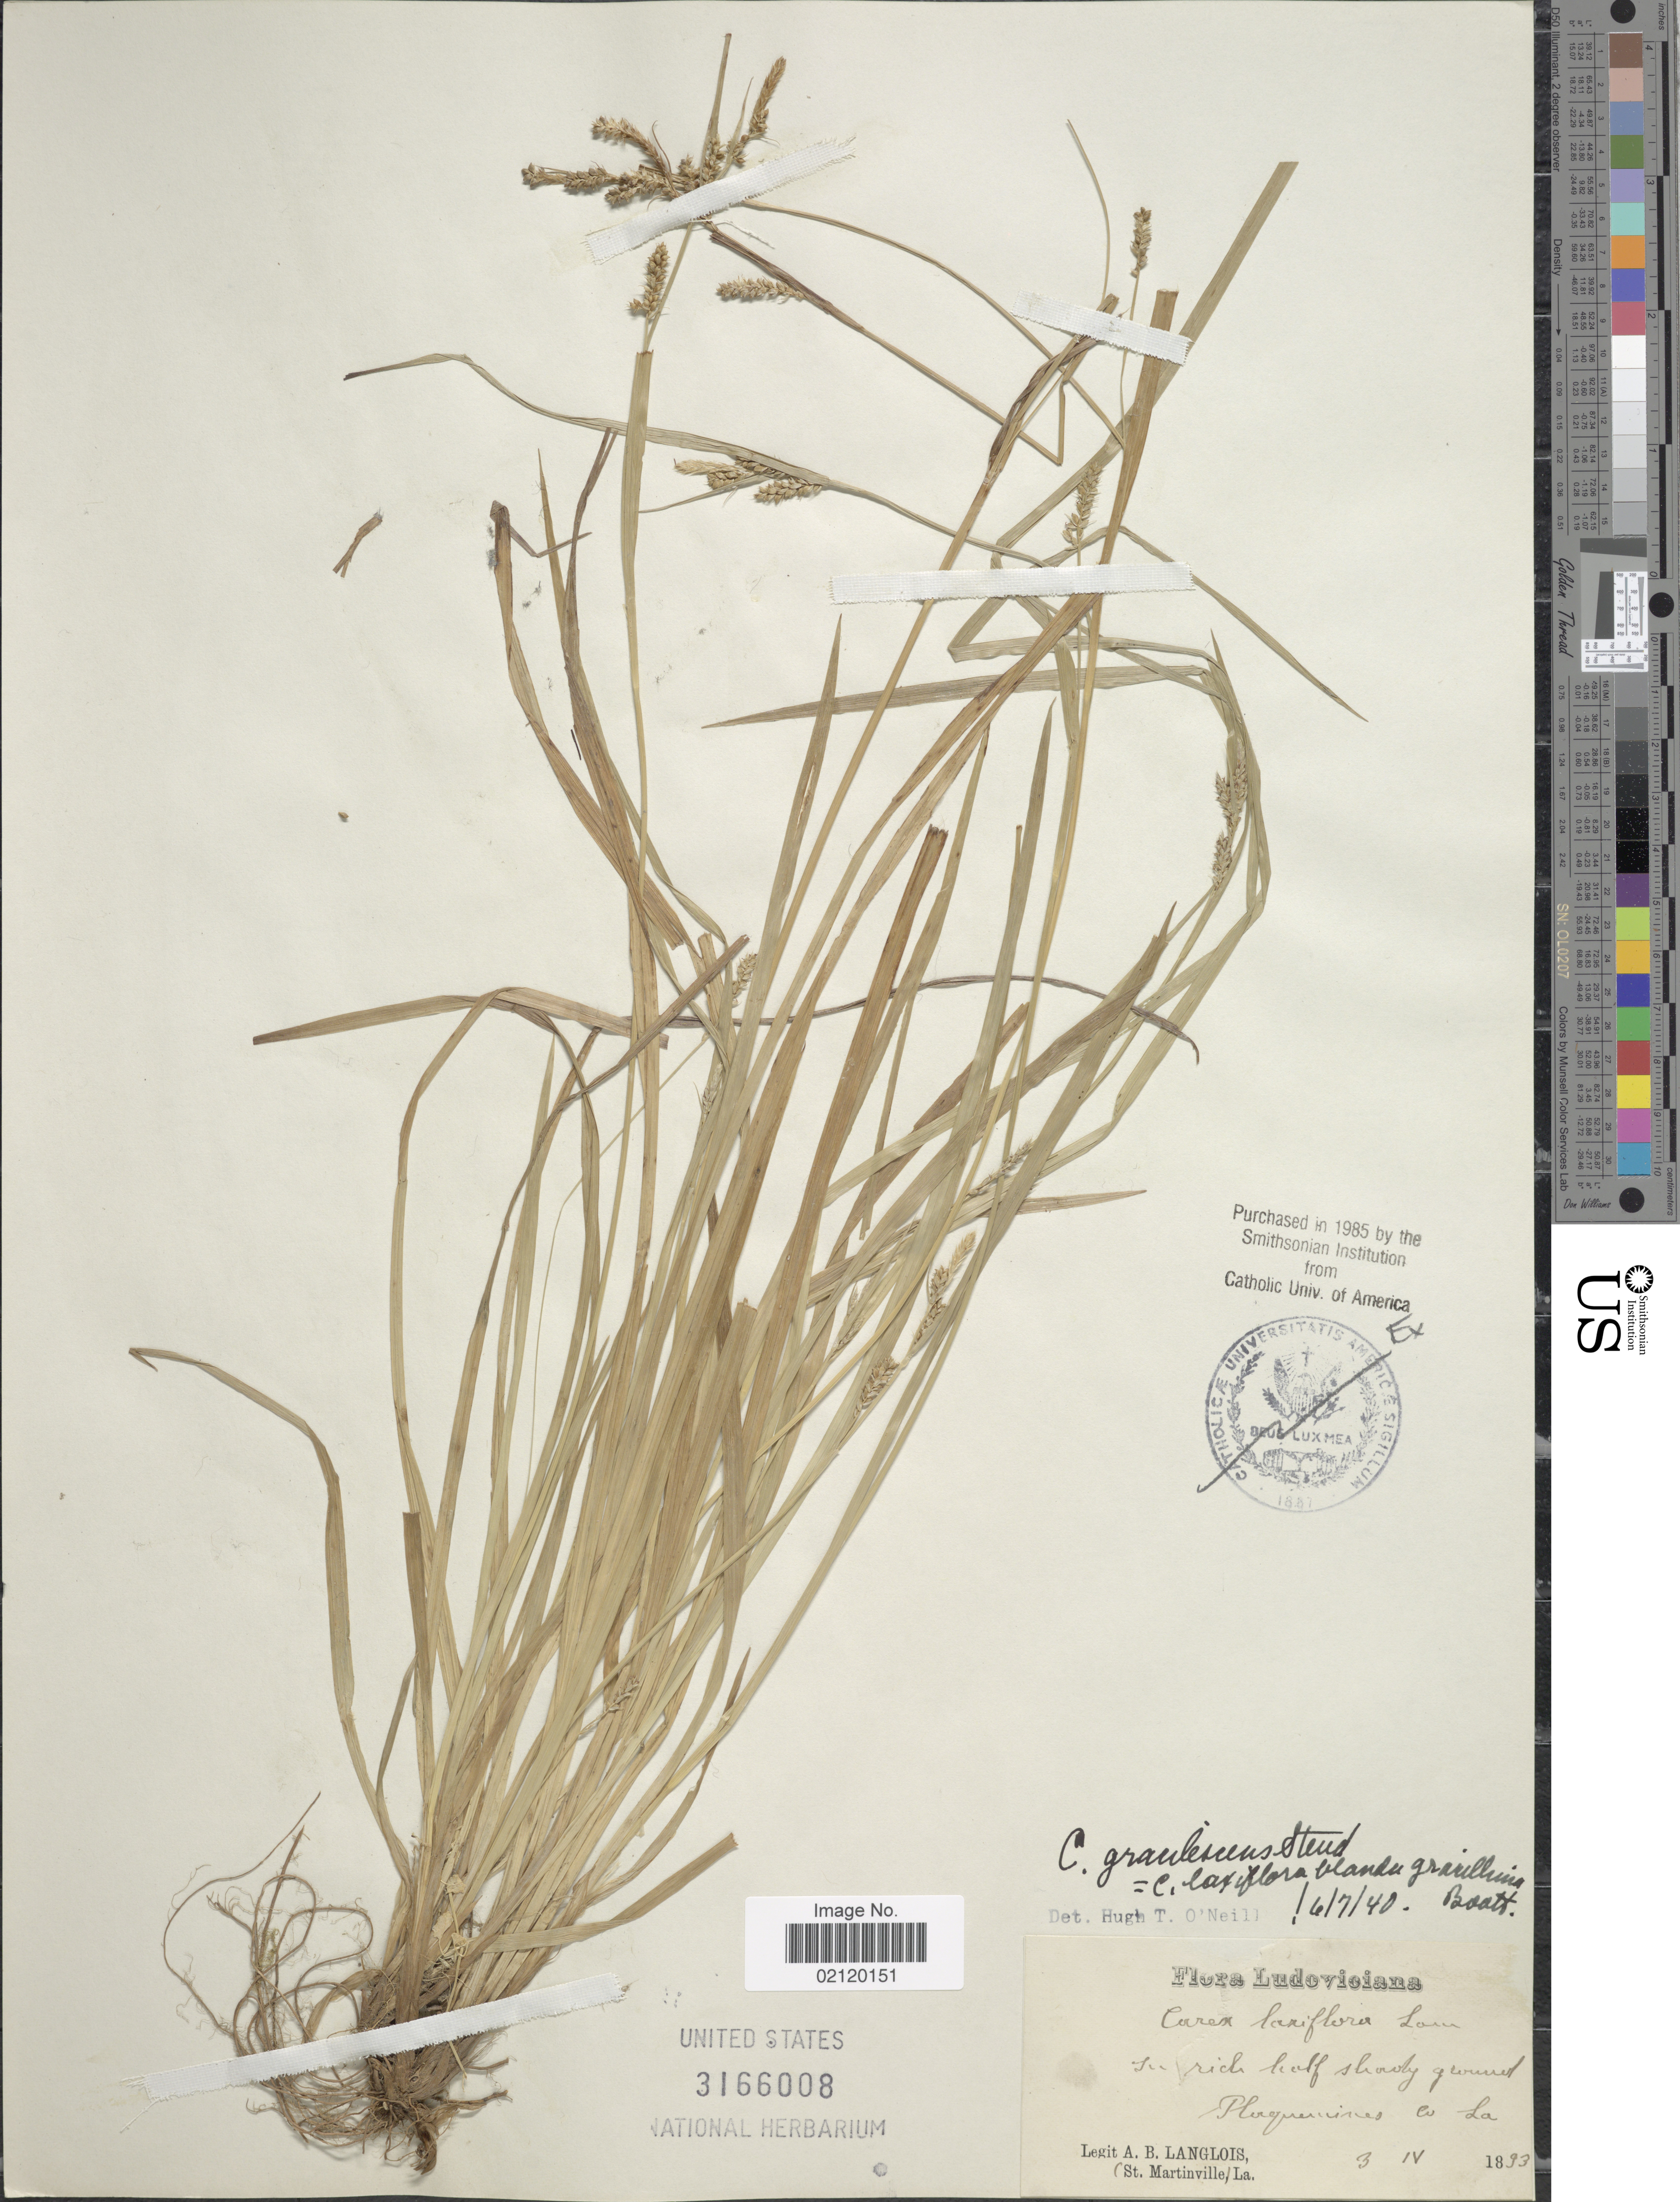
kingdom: Plantae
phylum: Tracheophyta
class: Liliopsida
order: Poales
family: Cyperaceae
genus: Carex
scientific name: Carex laxiflora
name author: Lam.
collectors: A. Langlois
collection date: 1893-04-03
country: United States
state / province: Louisiana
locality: Plaquemines Co La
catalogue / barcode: US 3166008